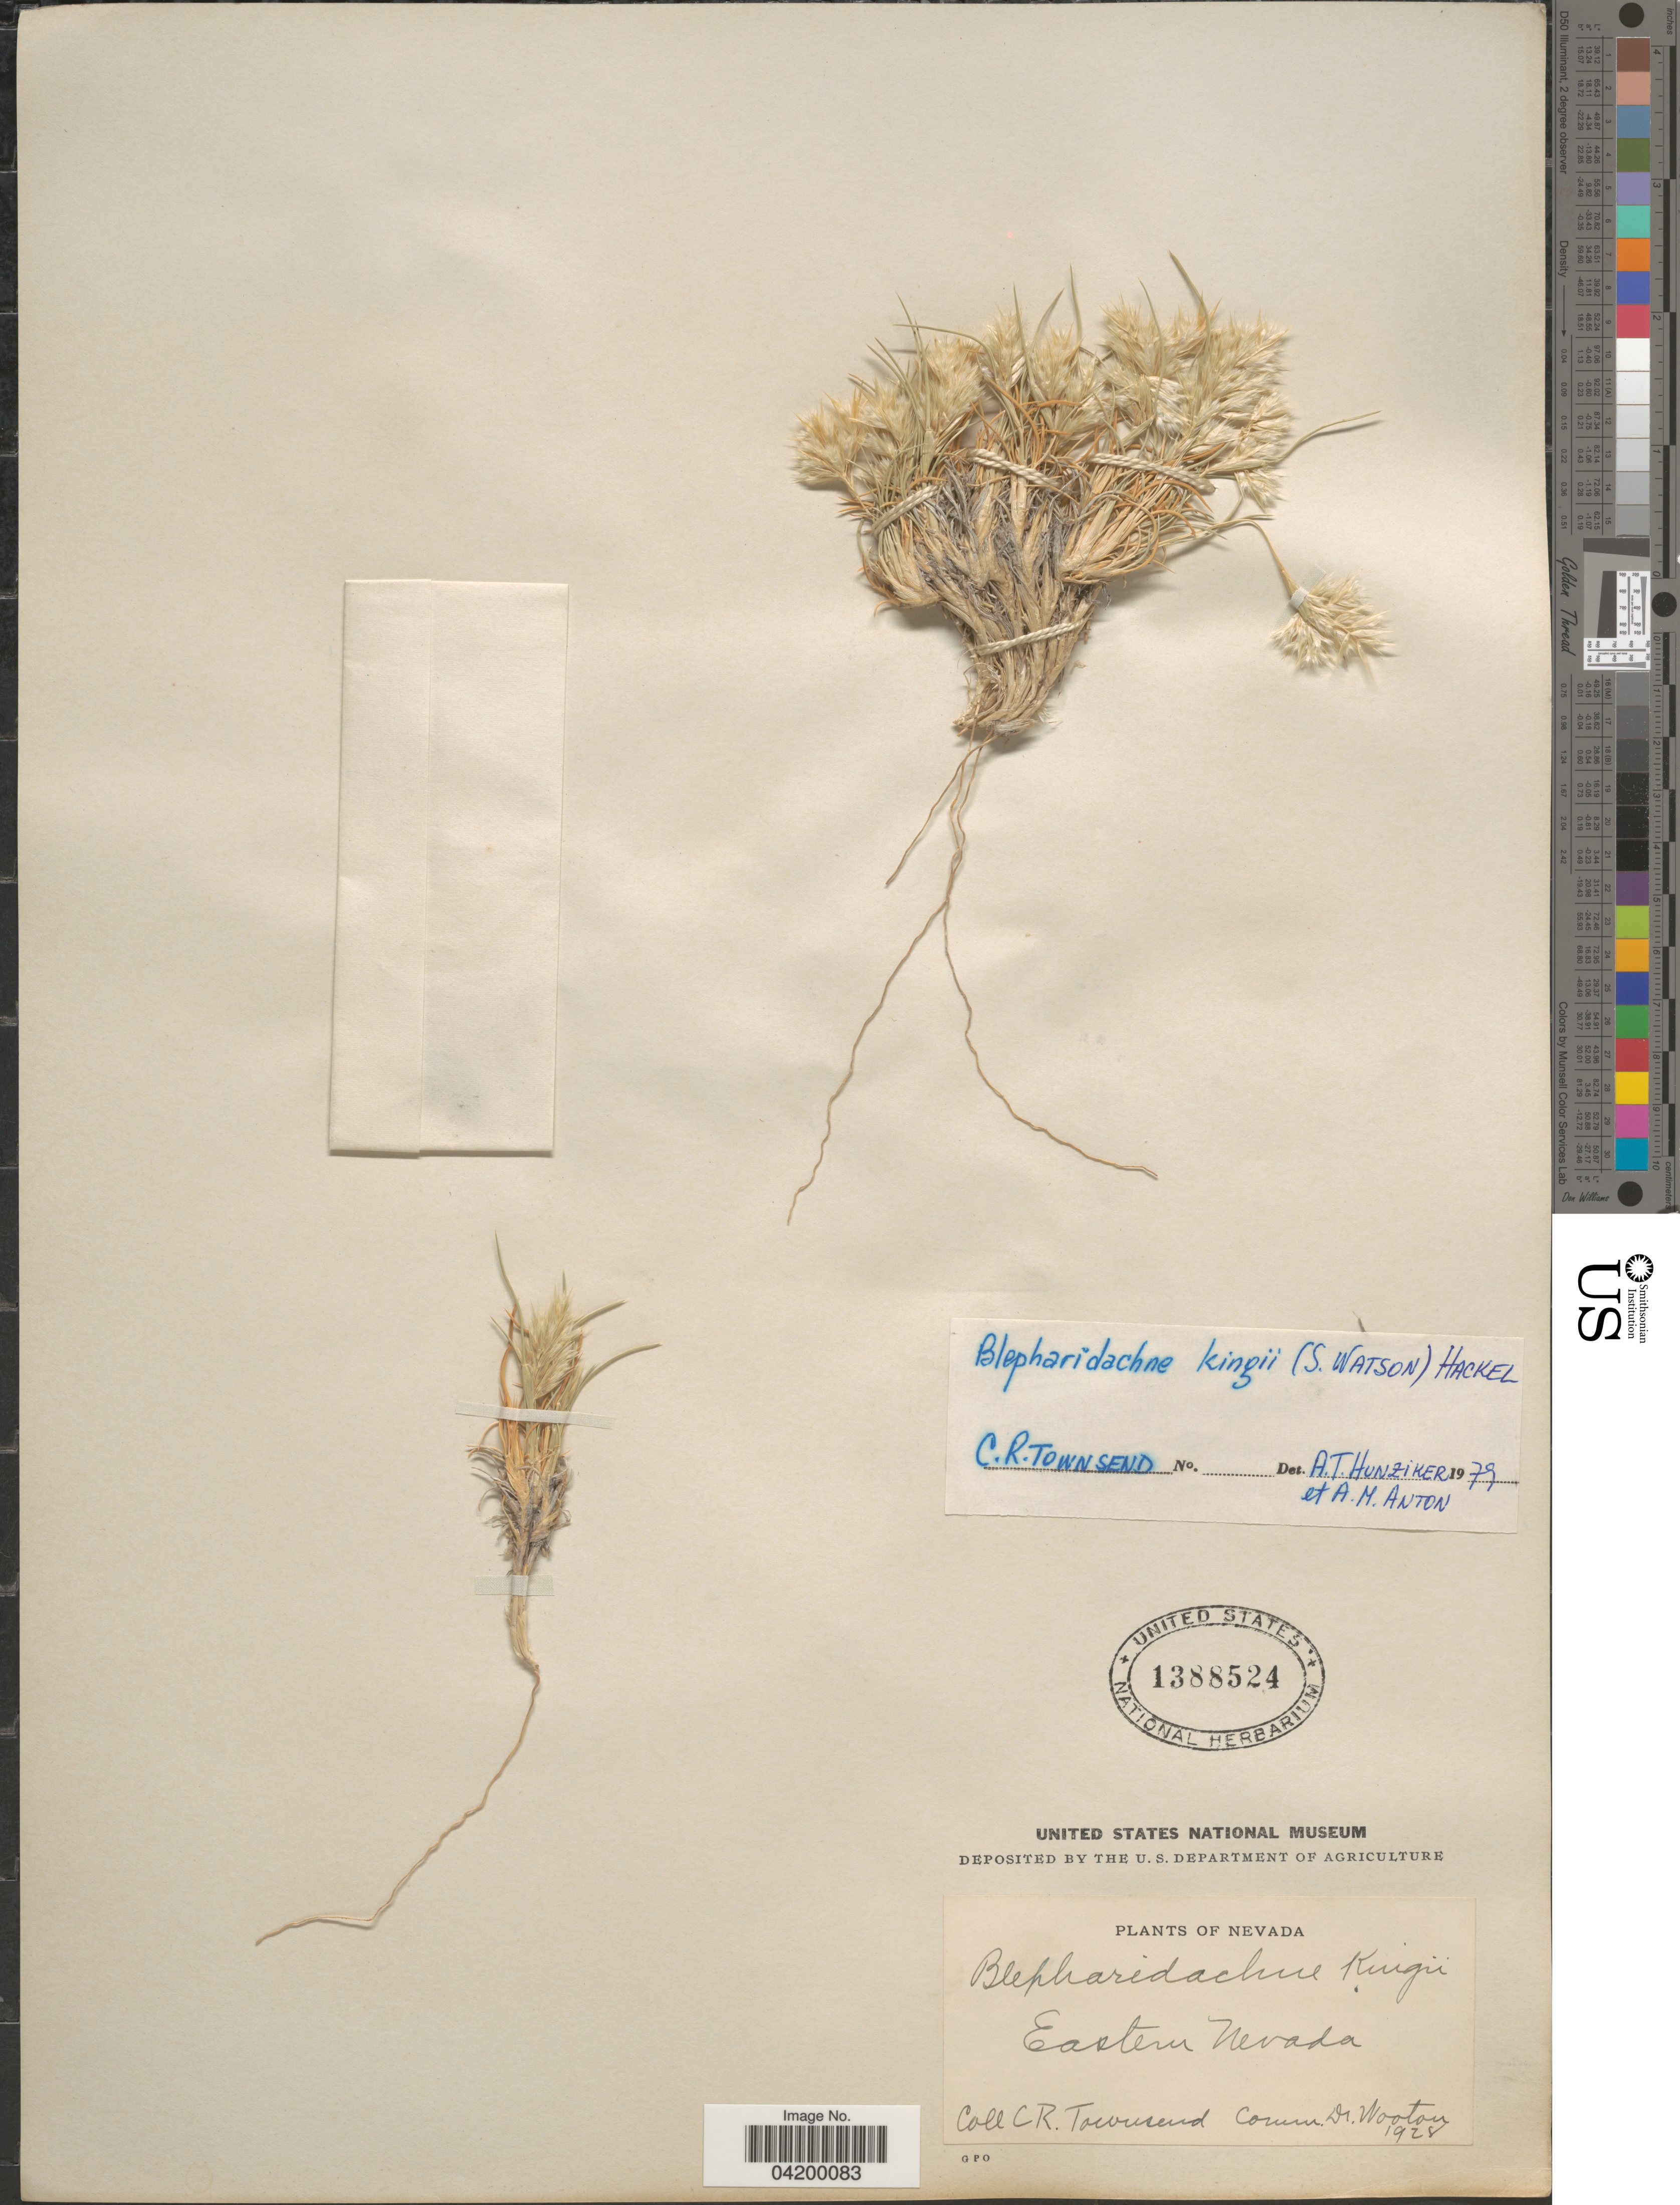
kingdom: Plantae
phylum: Tracheophyta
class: Liliopsida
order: Poales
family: Poaceae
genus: Blepharidachne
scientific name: Blepharidachne kingii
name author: (S. Watson) Hack.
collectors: C. Townsend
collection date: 1928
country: United States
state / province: Nevada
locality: Eastern Nevada.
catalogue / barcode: US 1388524